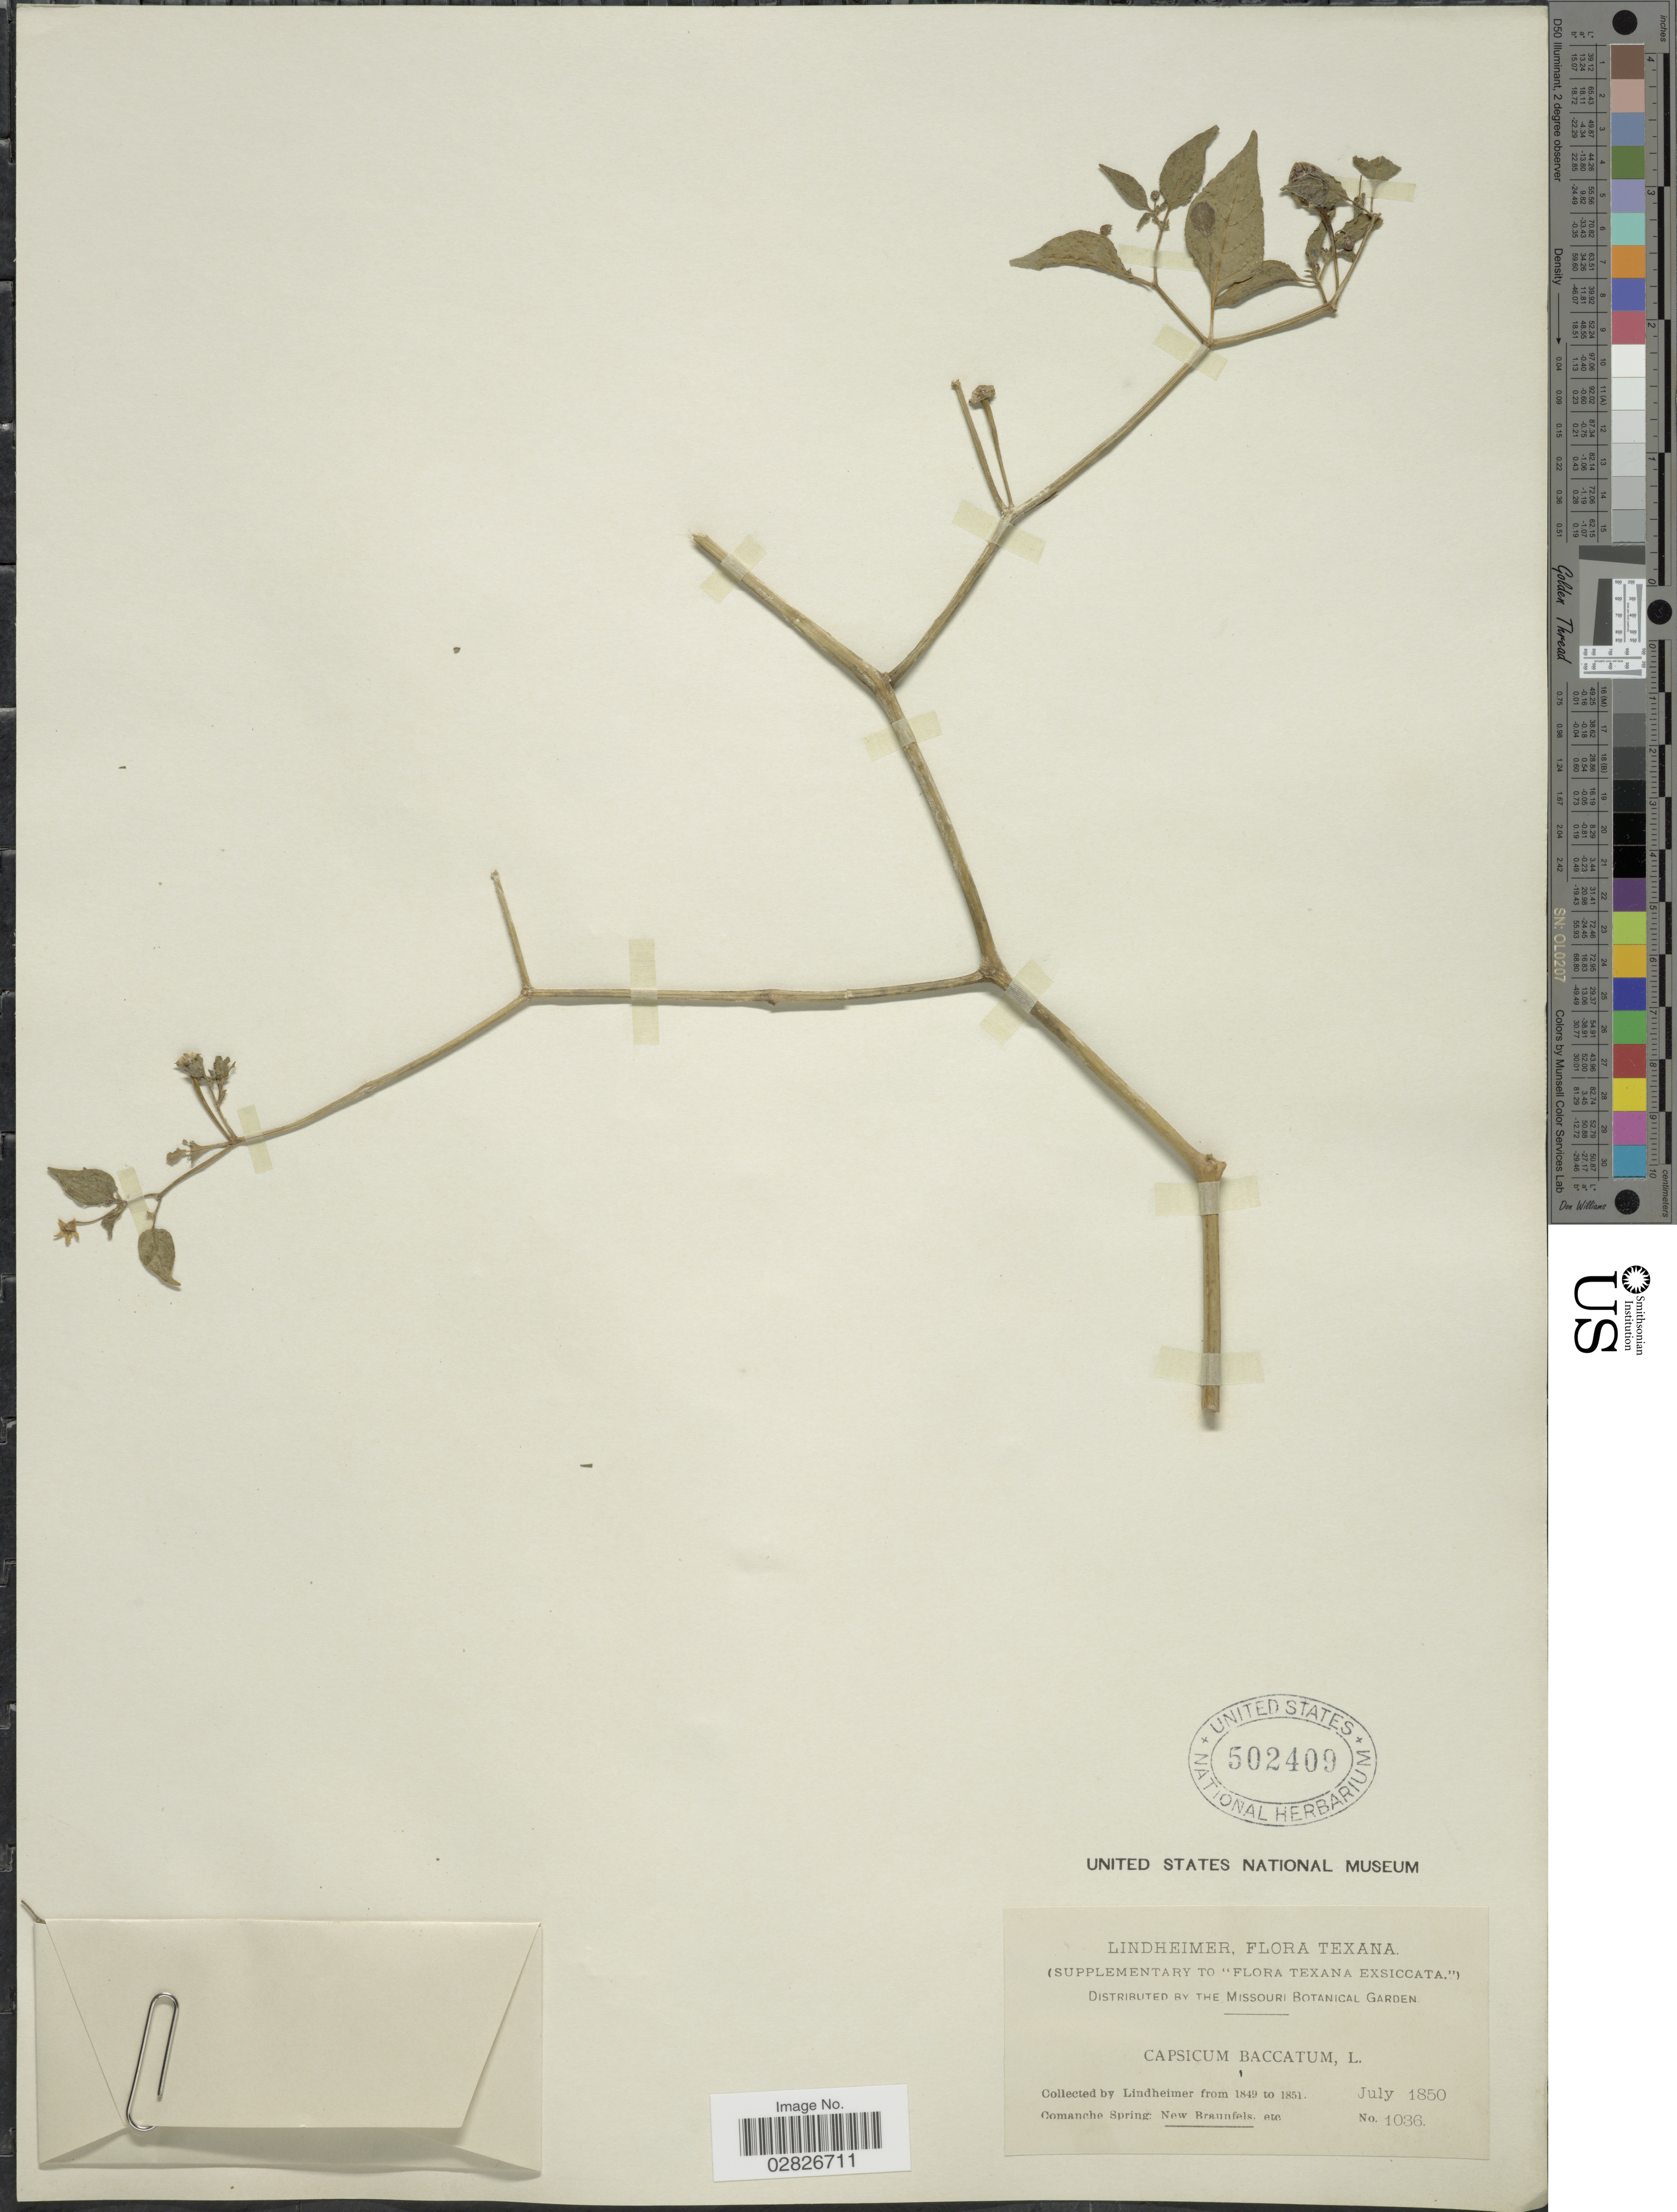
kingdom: Plantae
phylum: Tracheophyta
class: Magnoliopsida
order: Solanales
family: Solanaceae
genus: Capsicum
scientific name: Capsicum baccatum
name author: L.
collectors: F. Lindheimer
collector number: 1036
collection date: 1850-07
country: United States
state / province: Texas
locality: Comanche Spring, New Braunfels, etc.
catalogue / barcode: US 502409